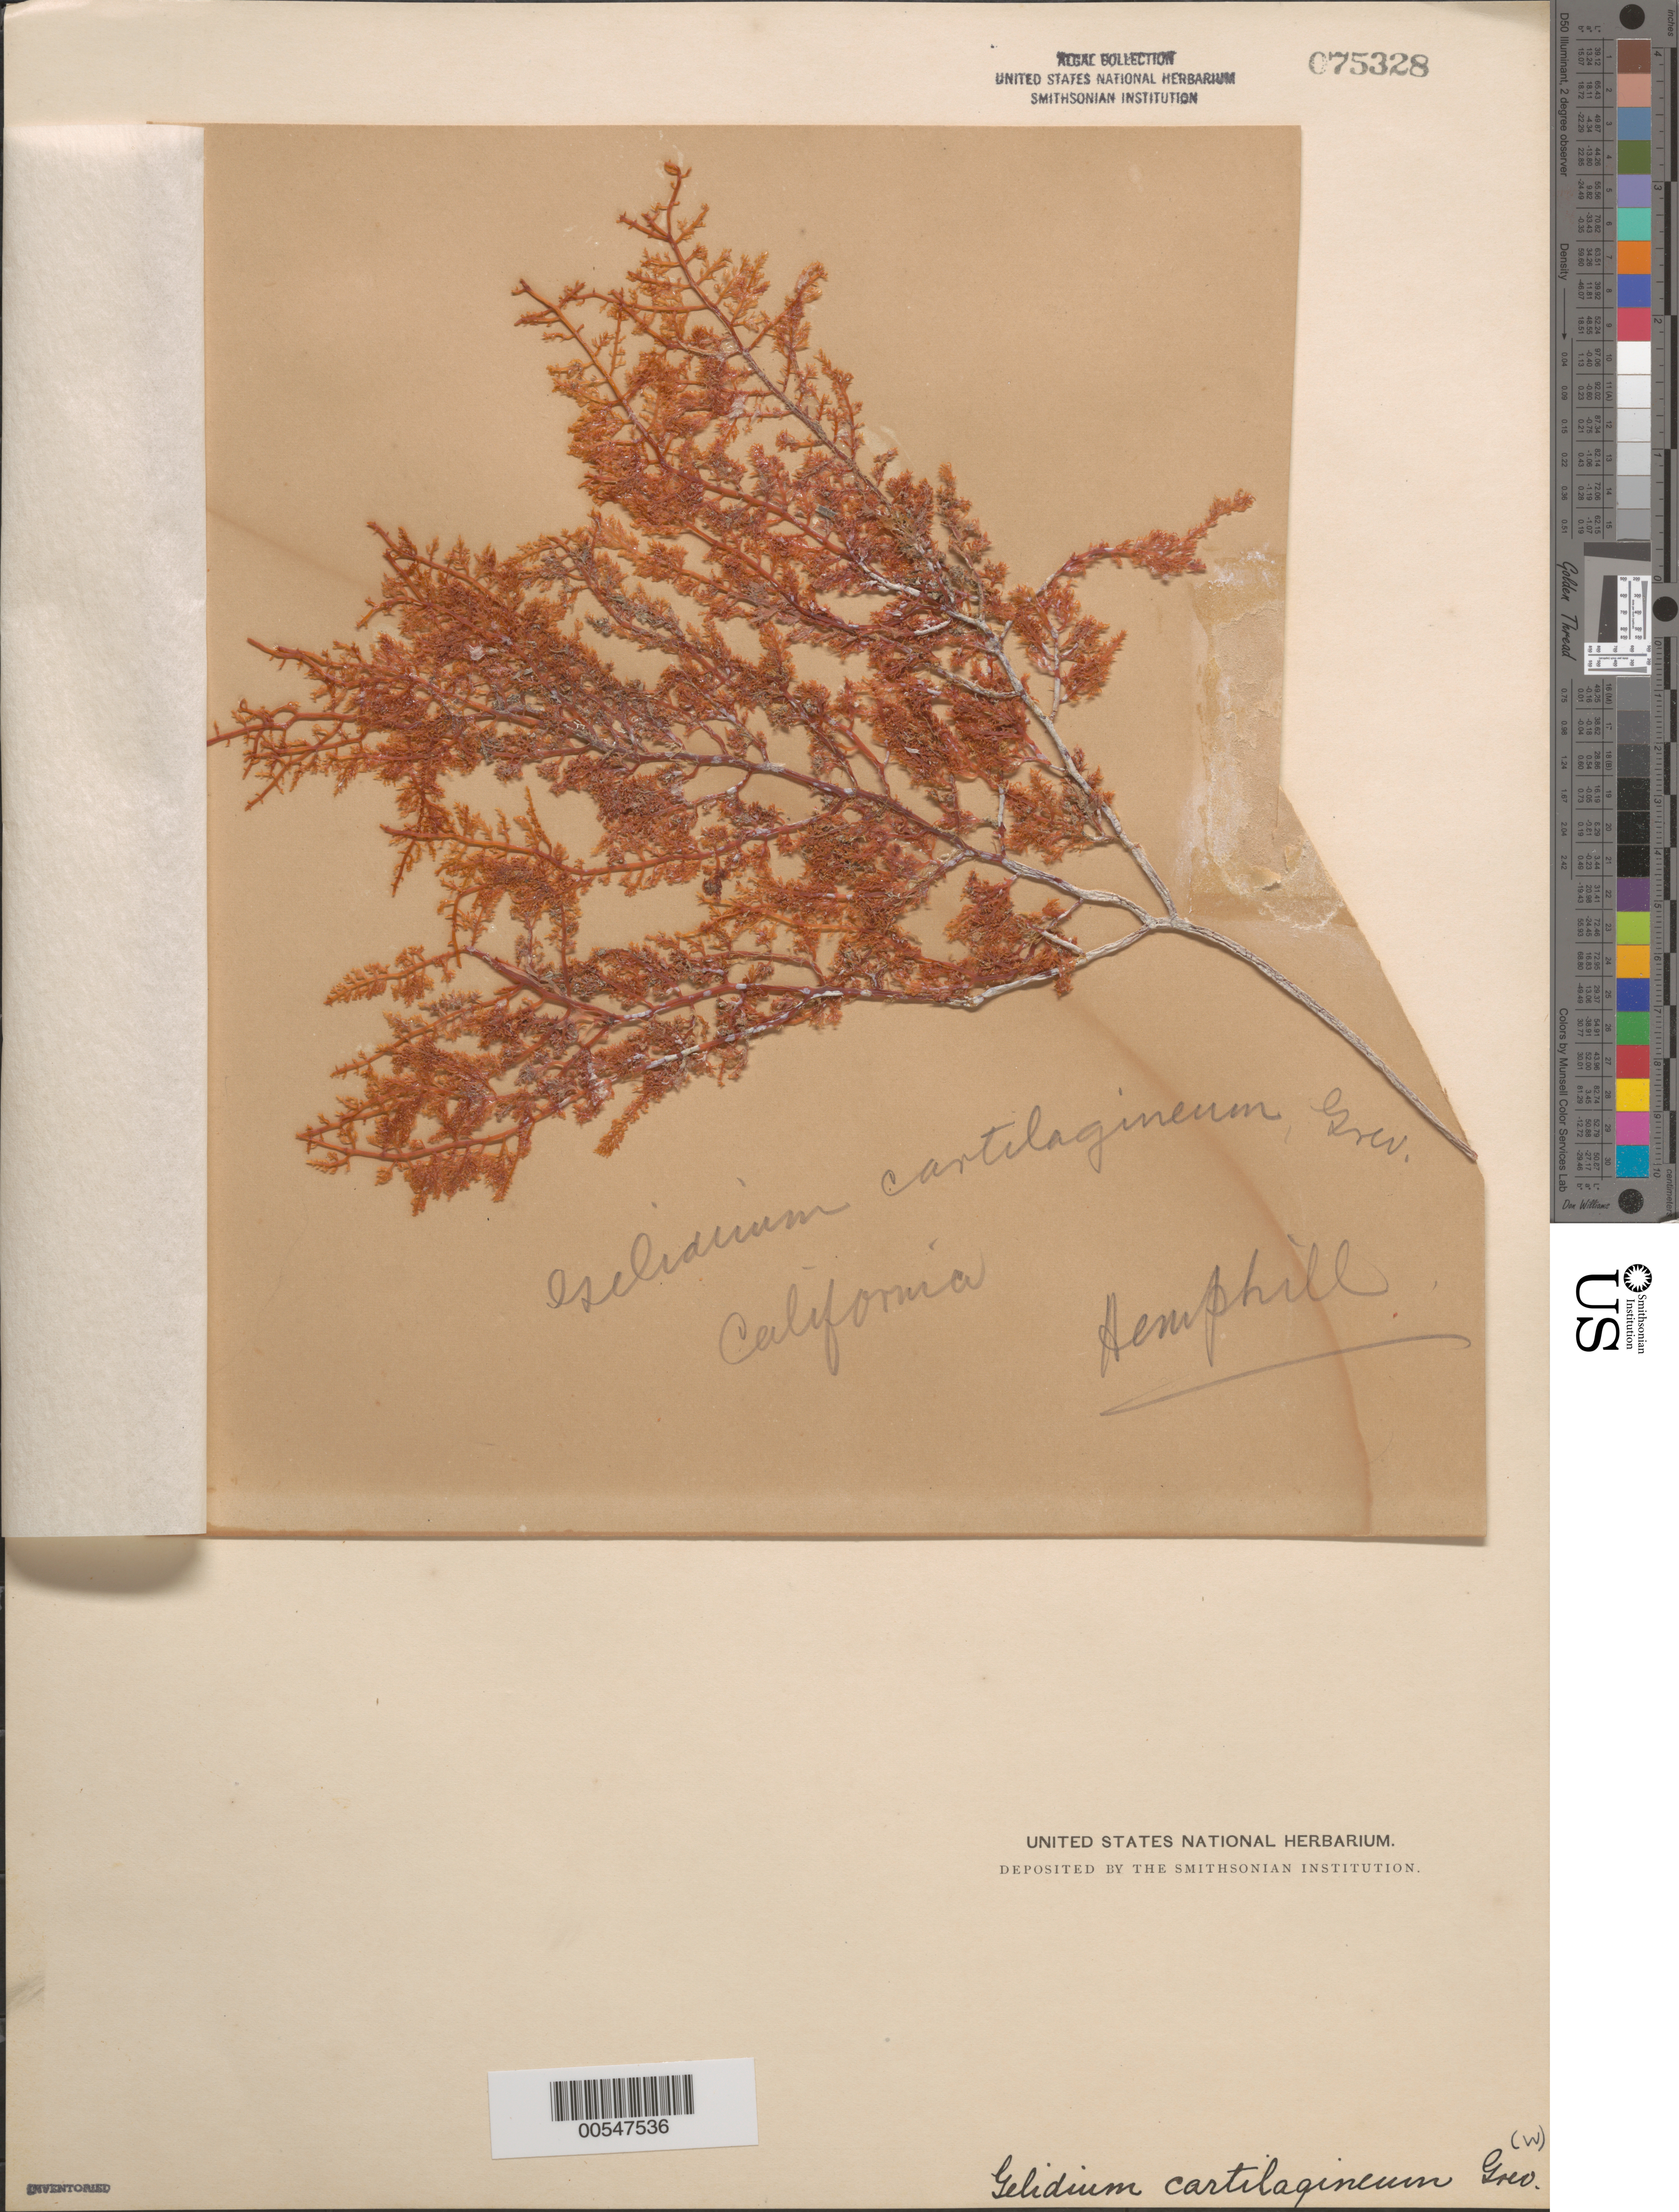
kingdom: Plantae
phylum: Rhodophyta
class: Florideophyceae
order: Plocamiales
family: Plocamiaceae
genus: Plocamium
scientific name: Plocamium cartilagineum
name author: (L.) P.S. Dixon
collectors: A. H. Hemphill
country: United States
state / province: California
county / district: San Diego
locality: False Bay, San Diego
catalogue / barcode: US 75328